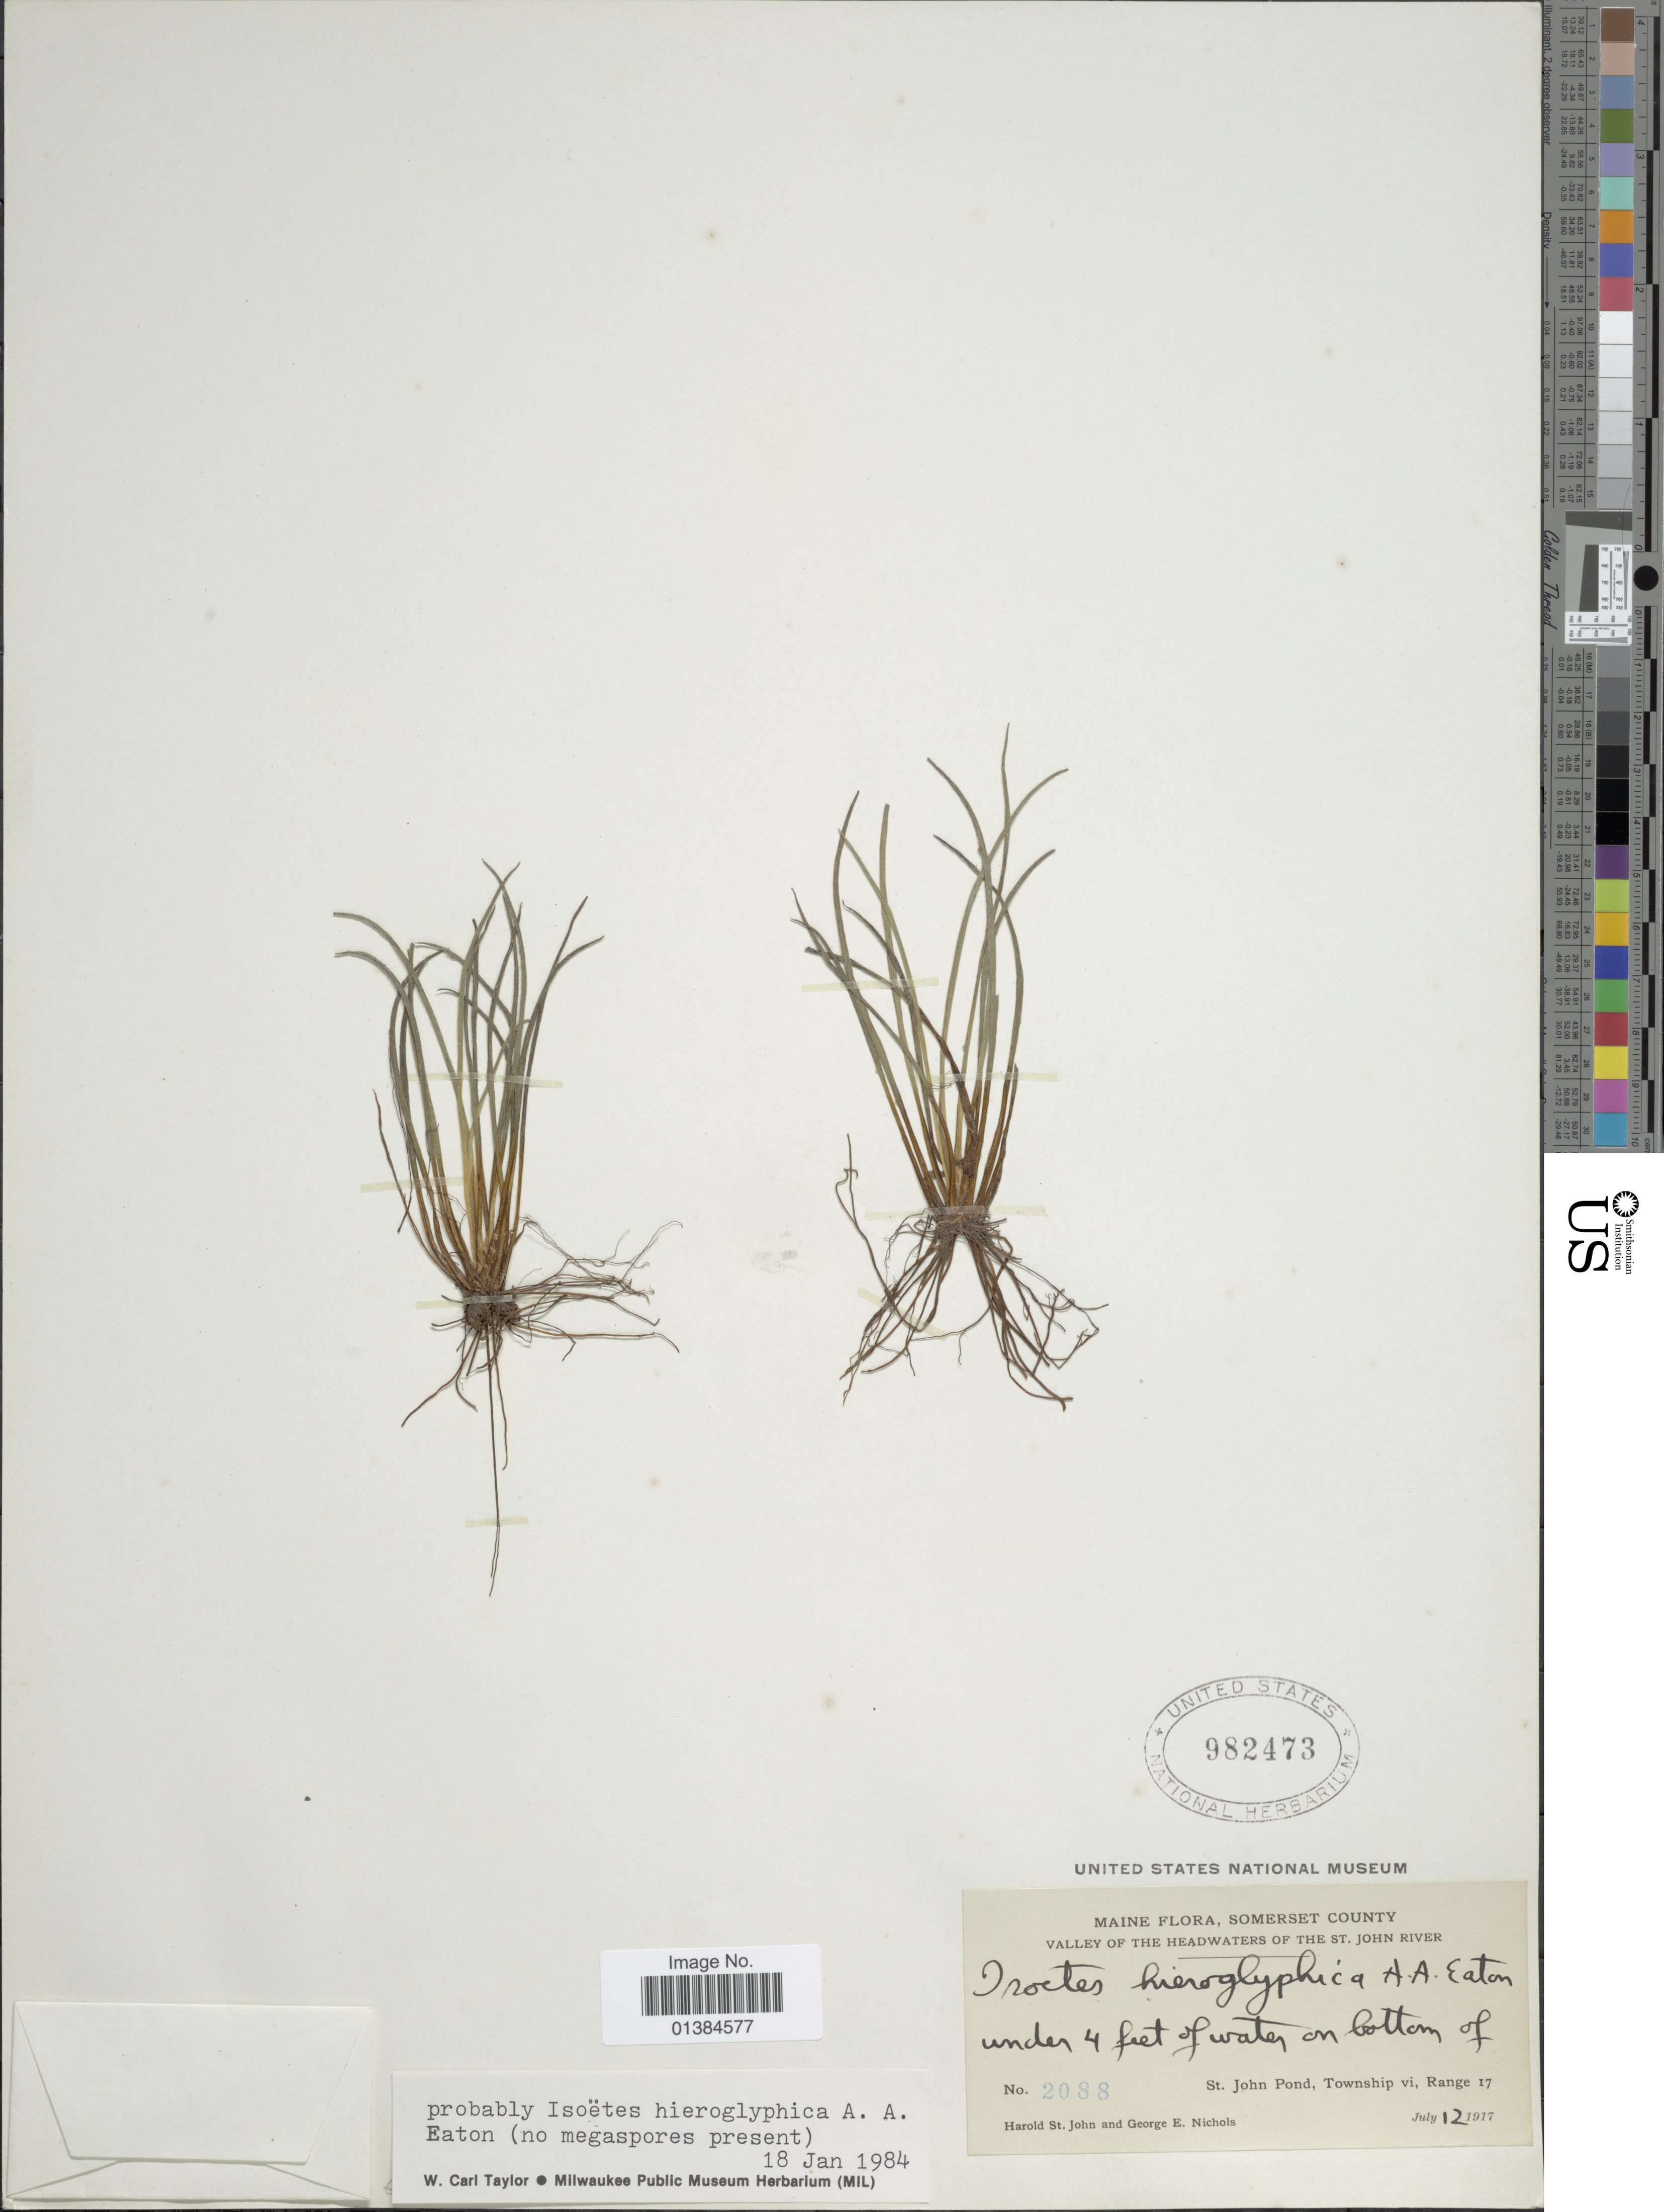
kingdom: Plantae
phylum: Tracheophyta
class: Lycopodiopsida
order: Isoetales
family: Isoetaceae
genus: Isoetes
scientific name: Isoetes hieroglyphica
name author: A.A. Eaton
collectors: H. St. John & G. E. Nichols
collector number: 2088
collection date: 1917-07-12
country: United States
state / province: Maine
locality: Somerset County. Valley of the Headwaters of the St. John River. St. John Pond, Township vi, Range 17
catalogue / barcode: US 982473